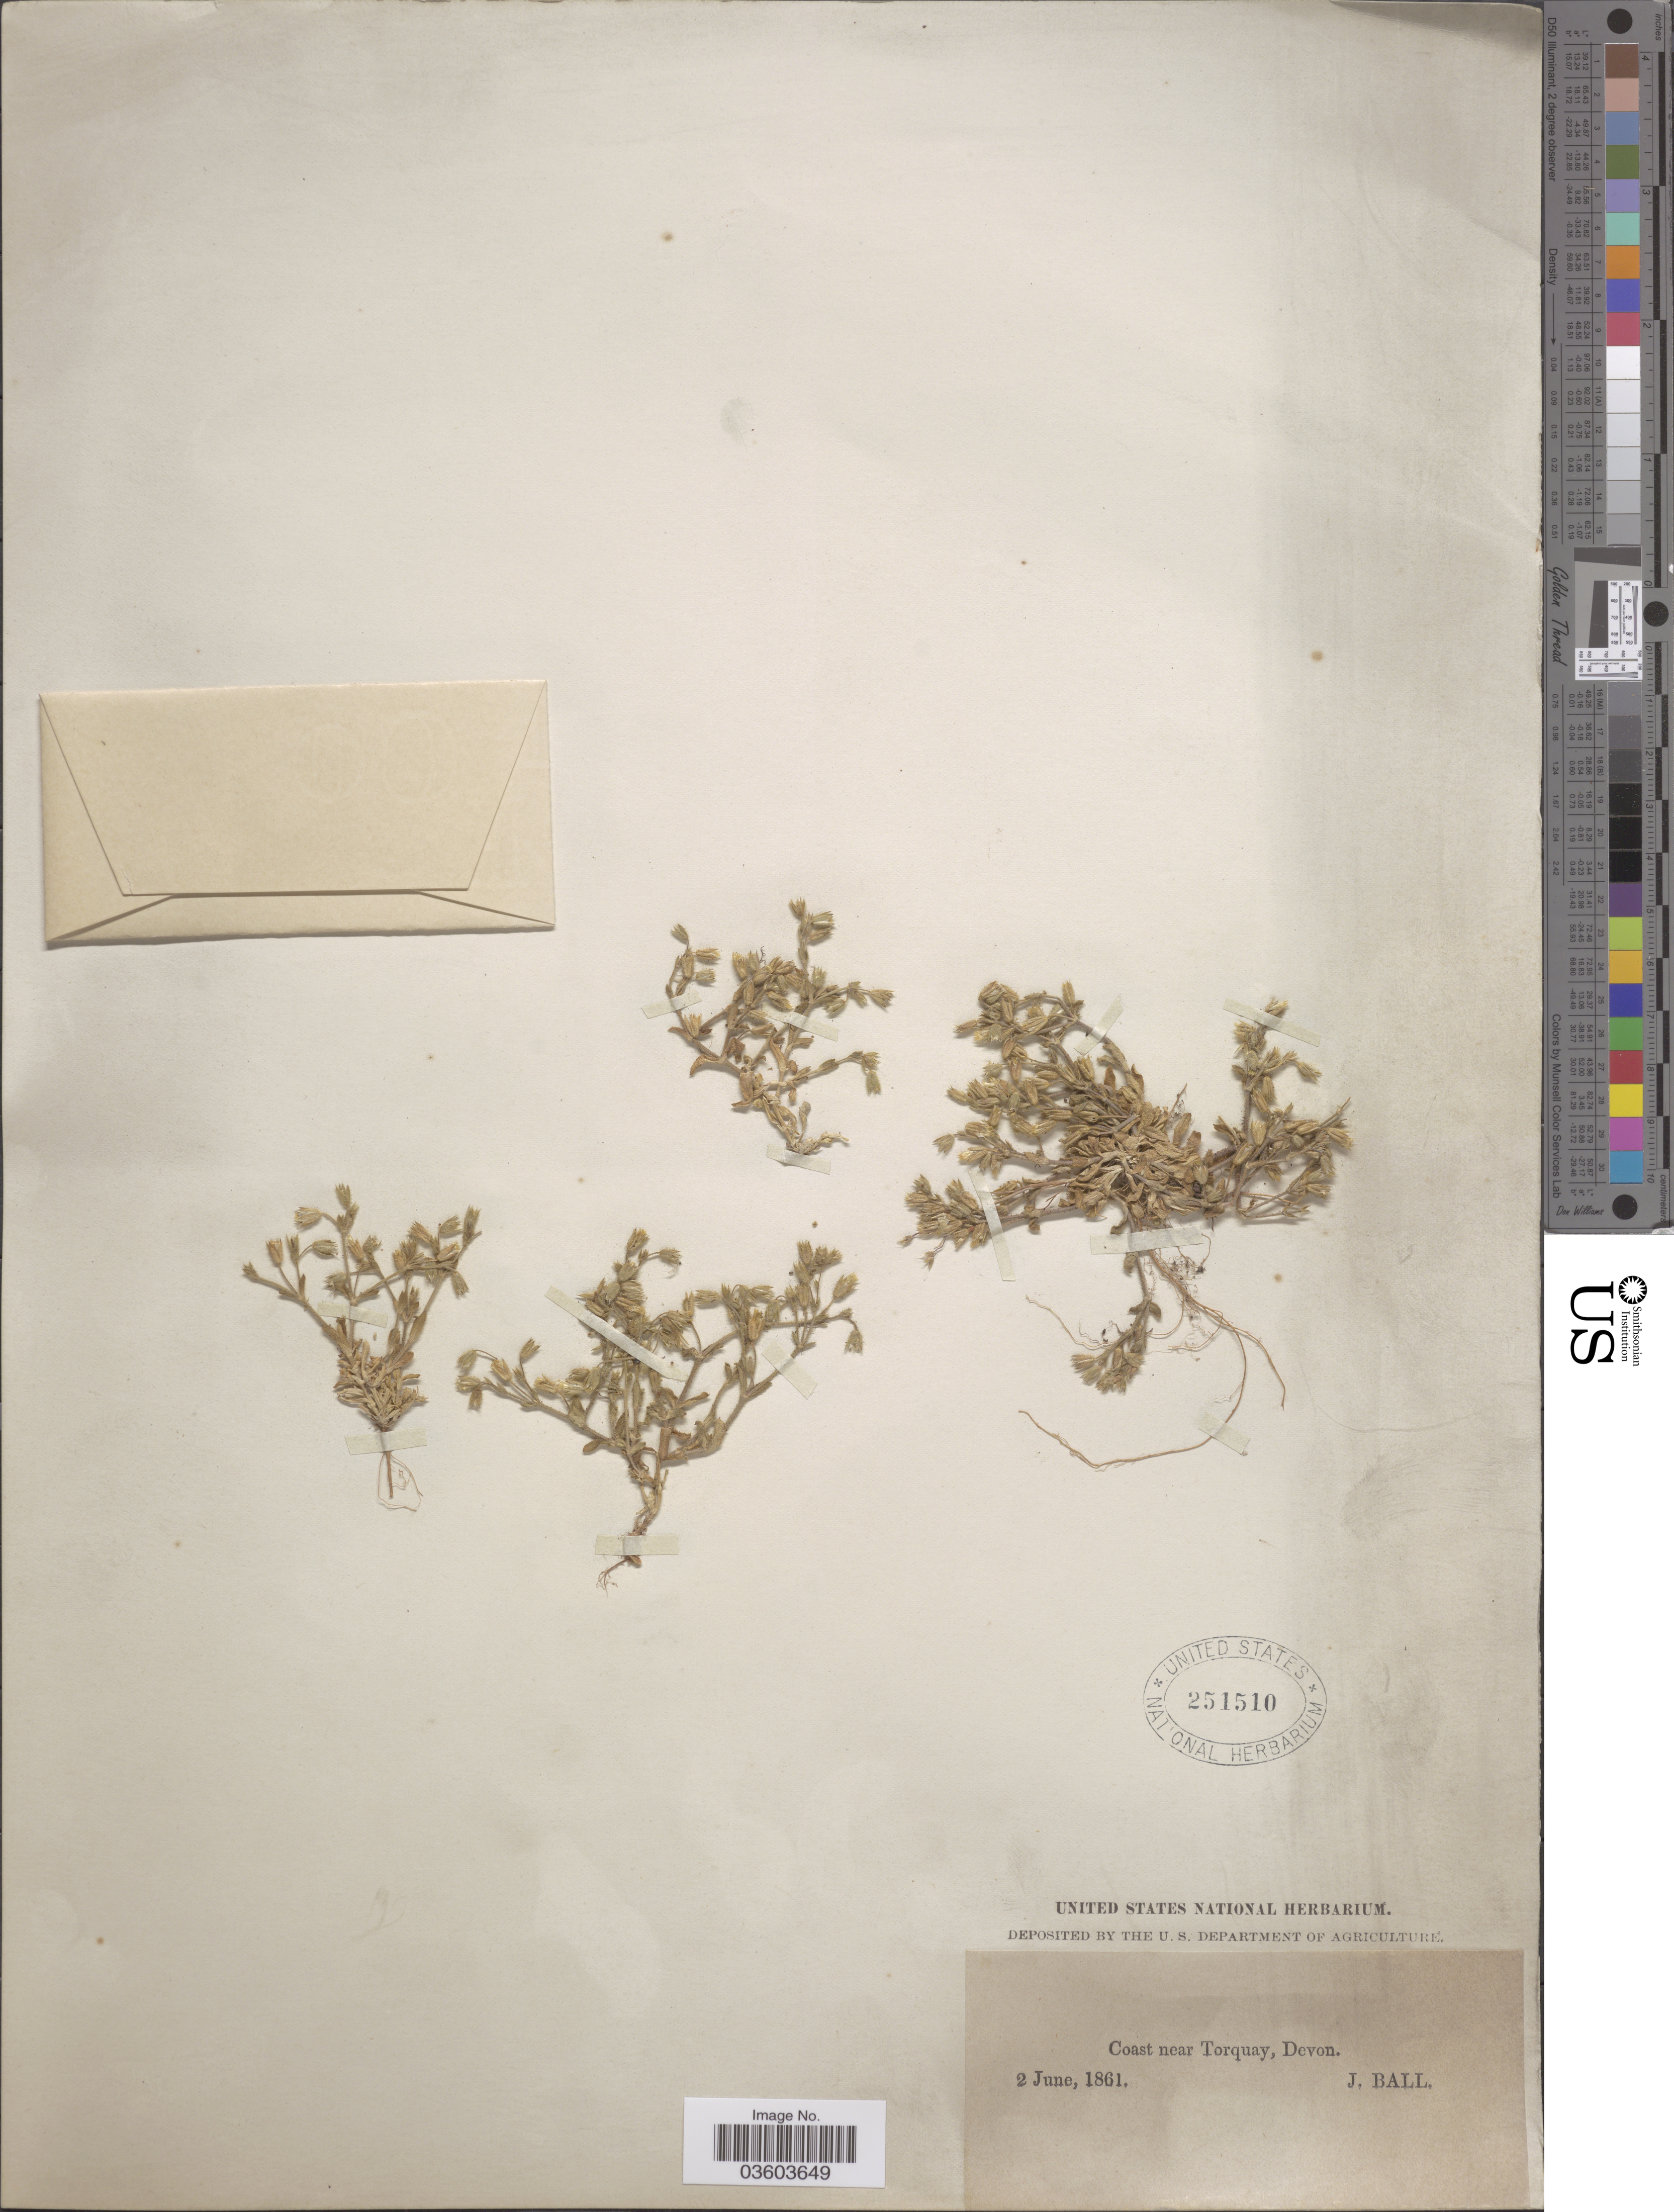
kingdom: Plantae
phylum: Tracheophyta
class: Magnoliopsida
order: Caryophyllales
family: Caryophyllaceae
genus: Cerastium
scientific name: Cerastium sp.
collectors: J. Ball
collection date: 1861-06-02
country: United Kingdom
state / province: England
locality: Coast near Torquay, Devon.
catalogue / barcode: US 251510